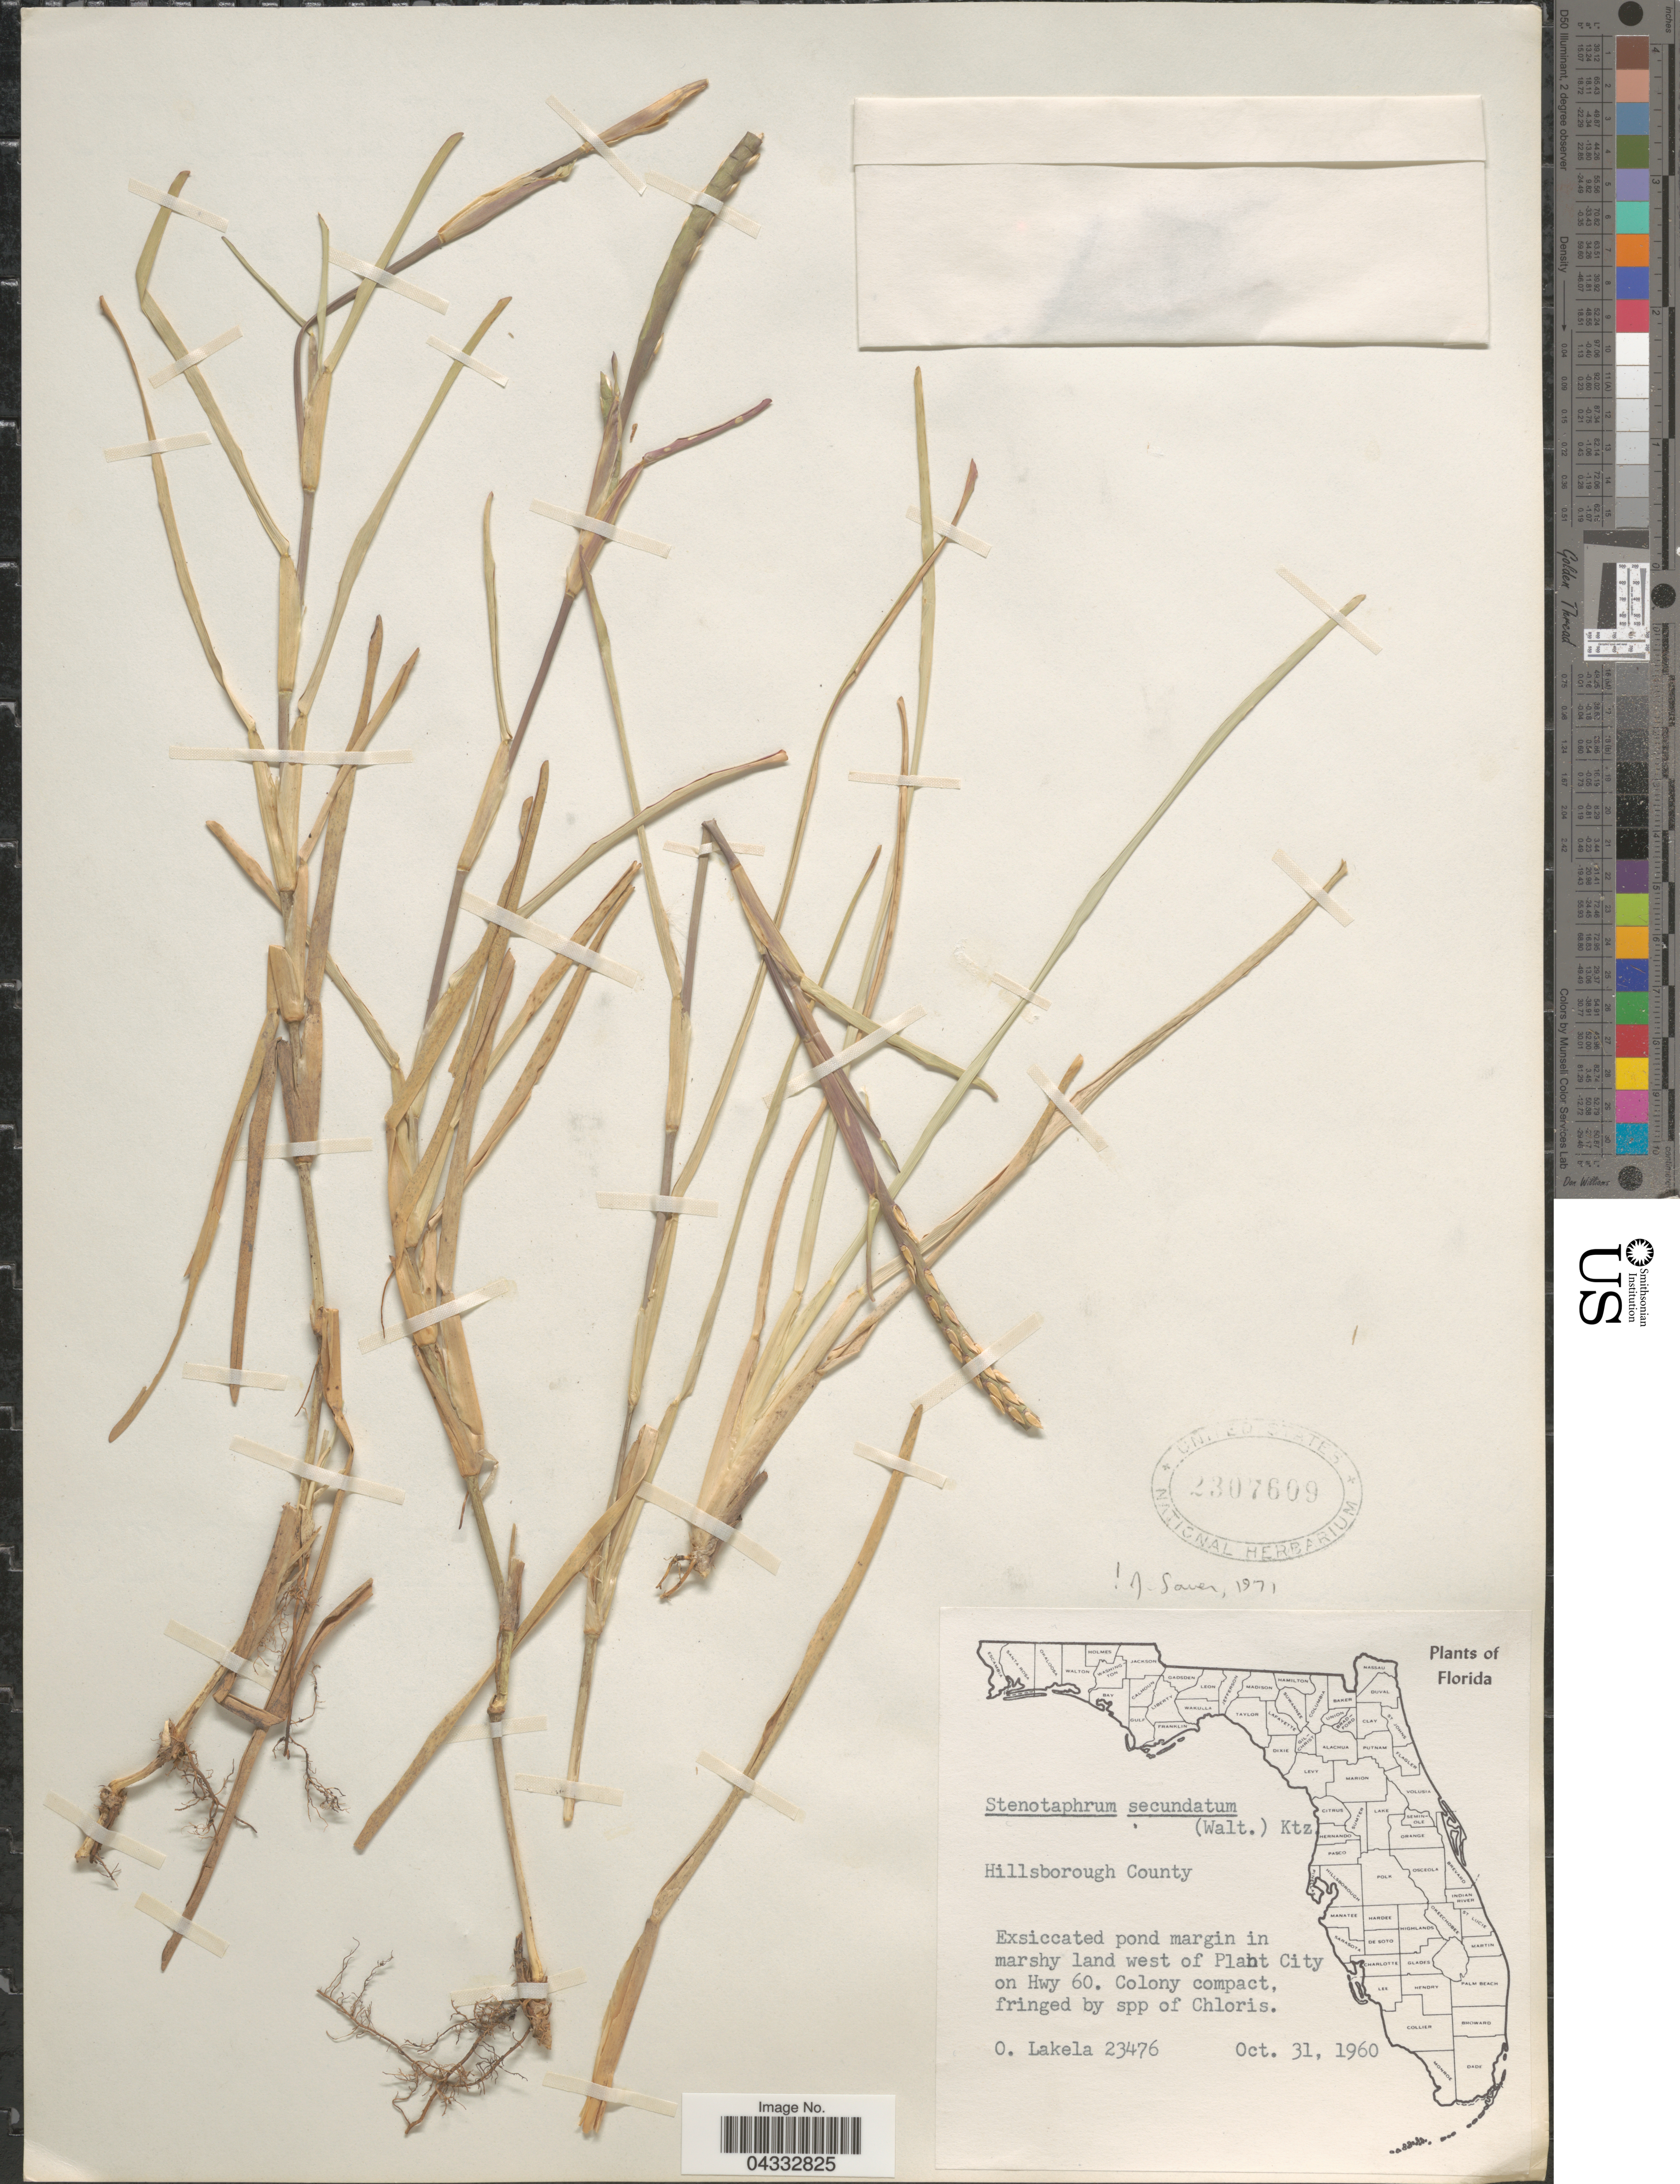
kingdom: Plantae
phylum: Tracheophyta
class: Liliopsida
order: Poales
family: Poaceae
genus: Stenotaphrum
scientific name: Stenotaphrum secundatum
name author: (Walter) Kuntze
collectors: O. Lakela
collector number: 23476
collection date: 1960-10-31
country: United States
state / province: Florida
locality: Hillsborough County. In marshy land west of Plant City on Hwy 60.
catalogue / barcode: US 2307609